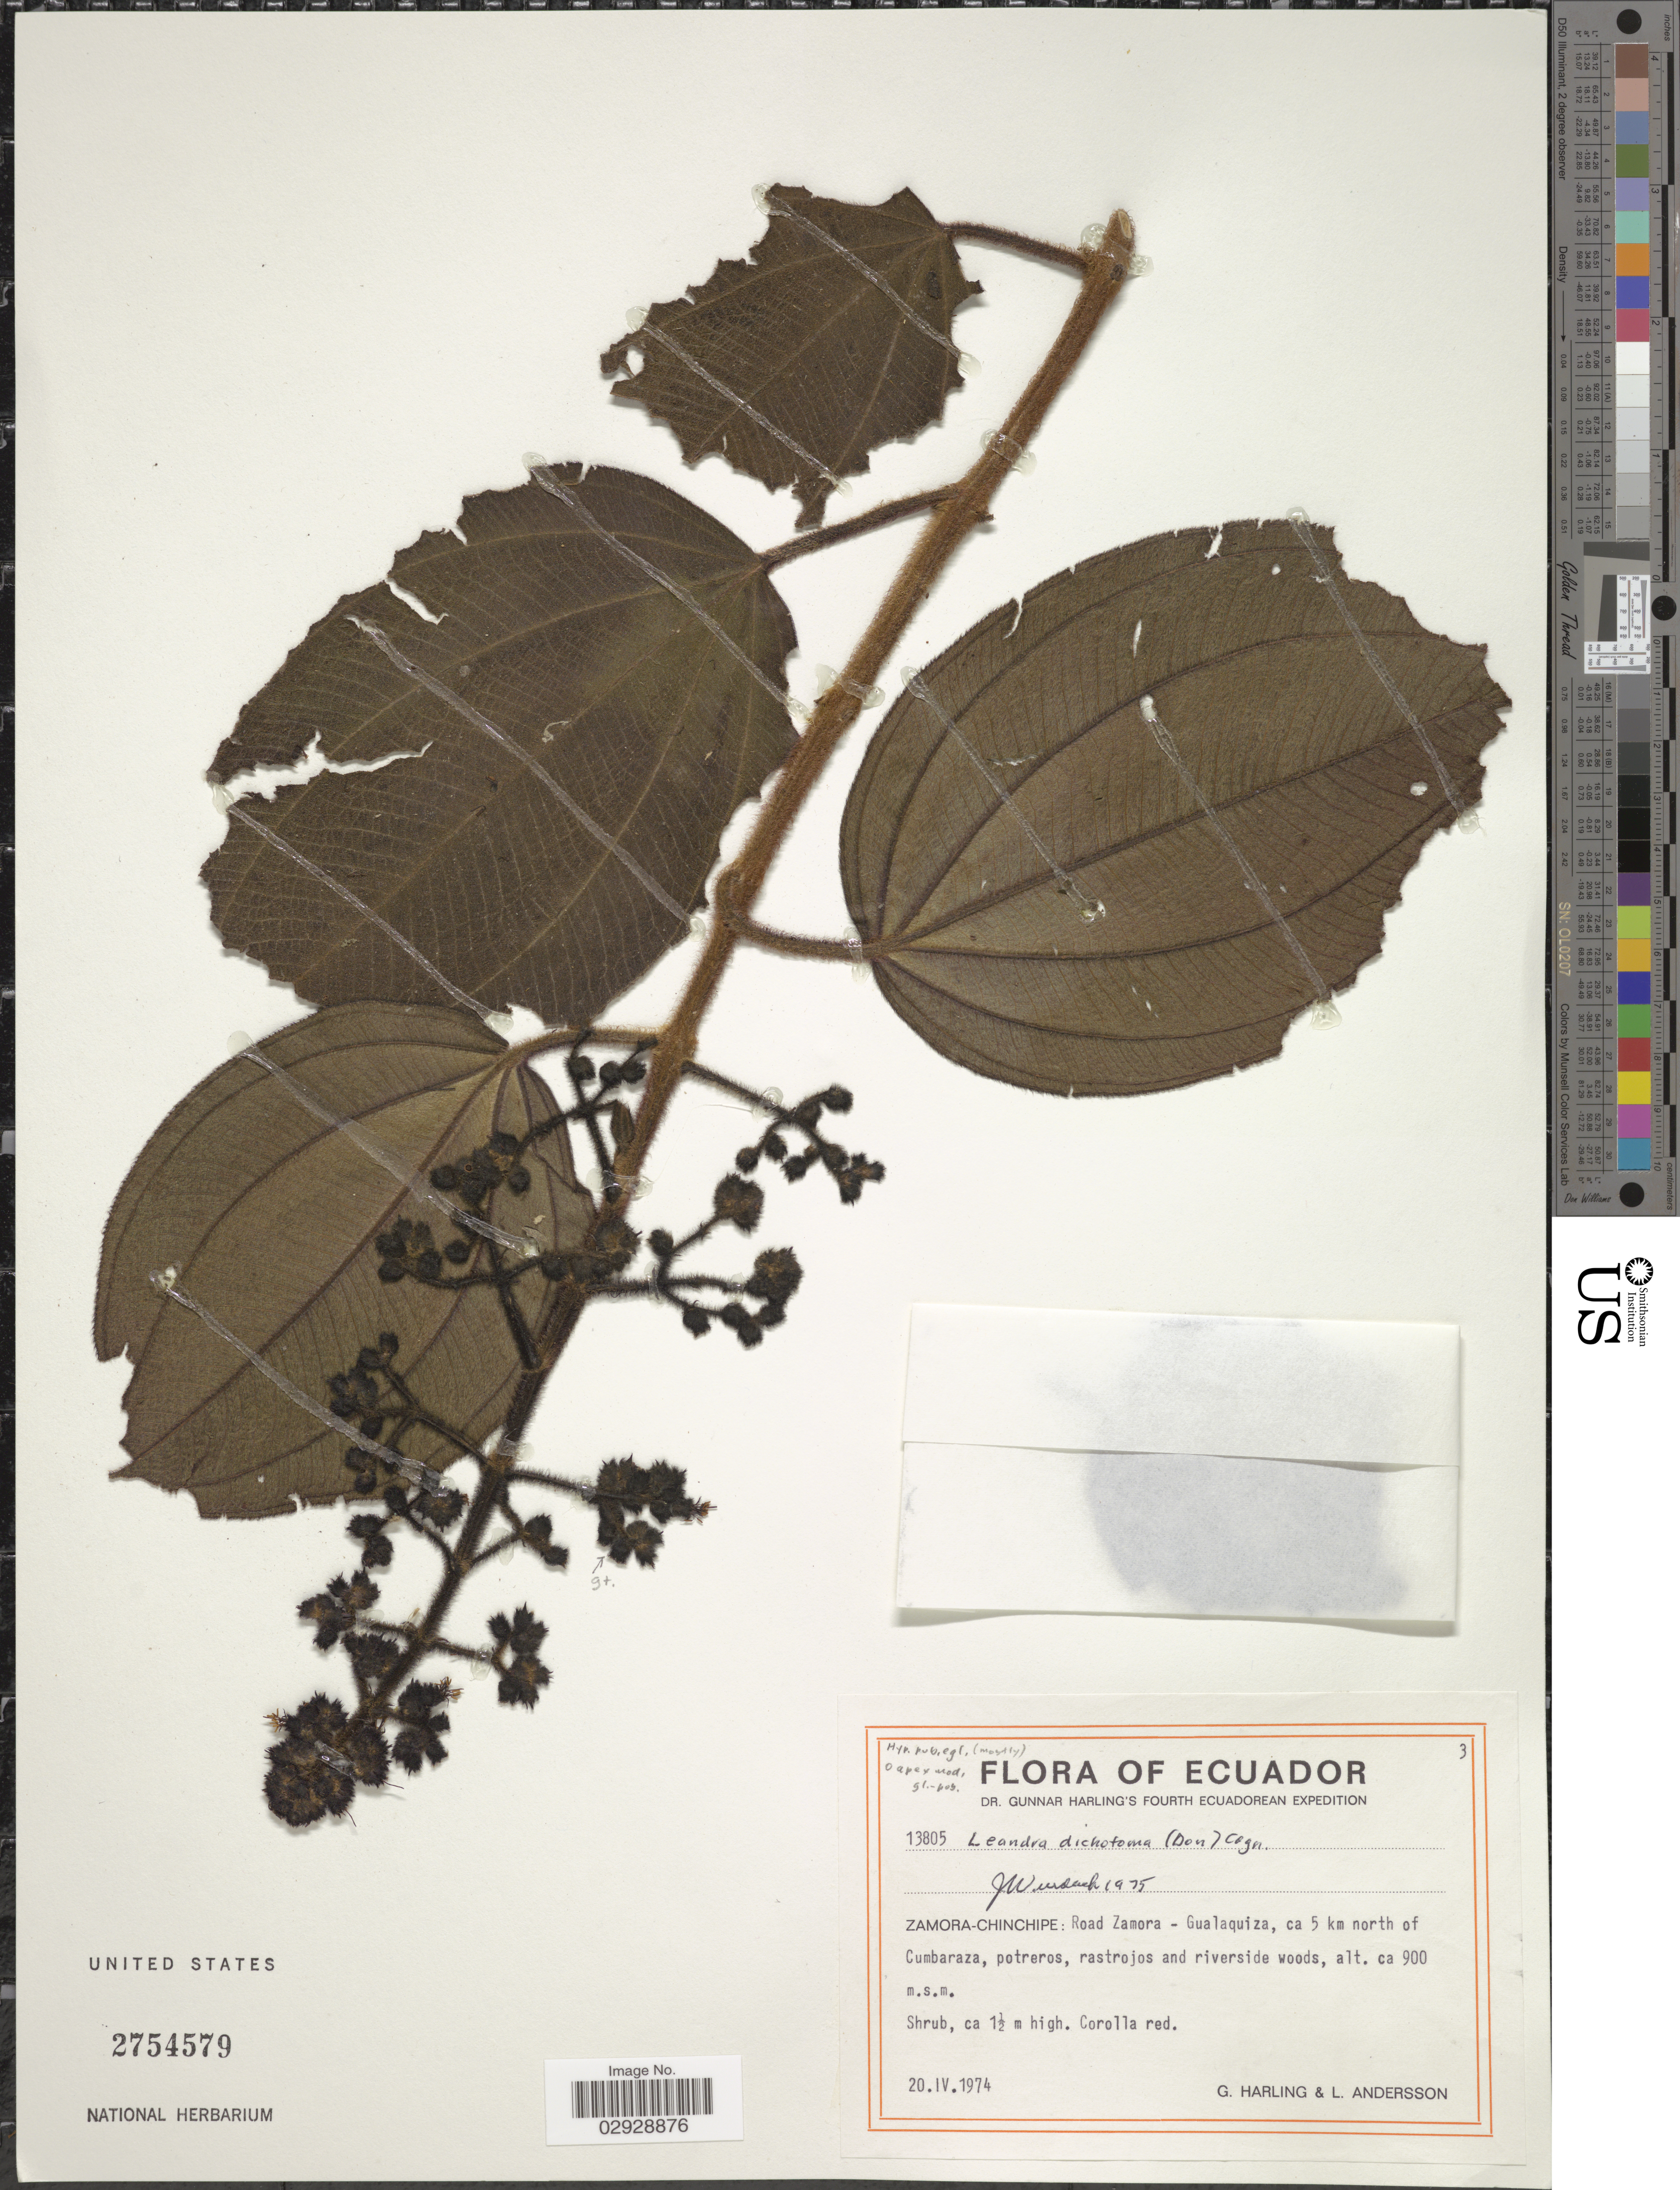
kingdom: Plantae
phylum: Tracheophyta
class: Magnoliopsida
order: Myrtales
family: Melastomataceae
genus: Leandra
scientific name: Leandra dichotoma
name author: (D. Don) Cogn.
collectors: G. Harling & L. Andersson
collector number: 13805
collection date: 1974-04-20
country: Ecuador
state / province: Zamora-Chinchipe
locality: Road Zamora - Gualaquiza, ca 5 km north of Cumbaraza.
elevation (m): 900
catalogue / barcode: US 2754579